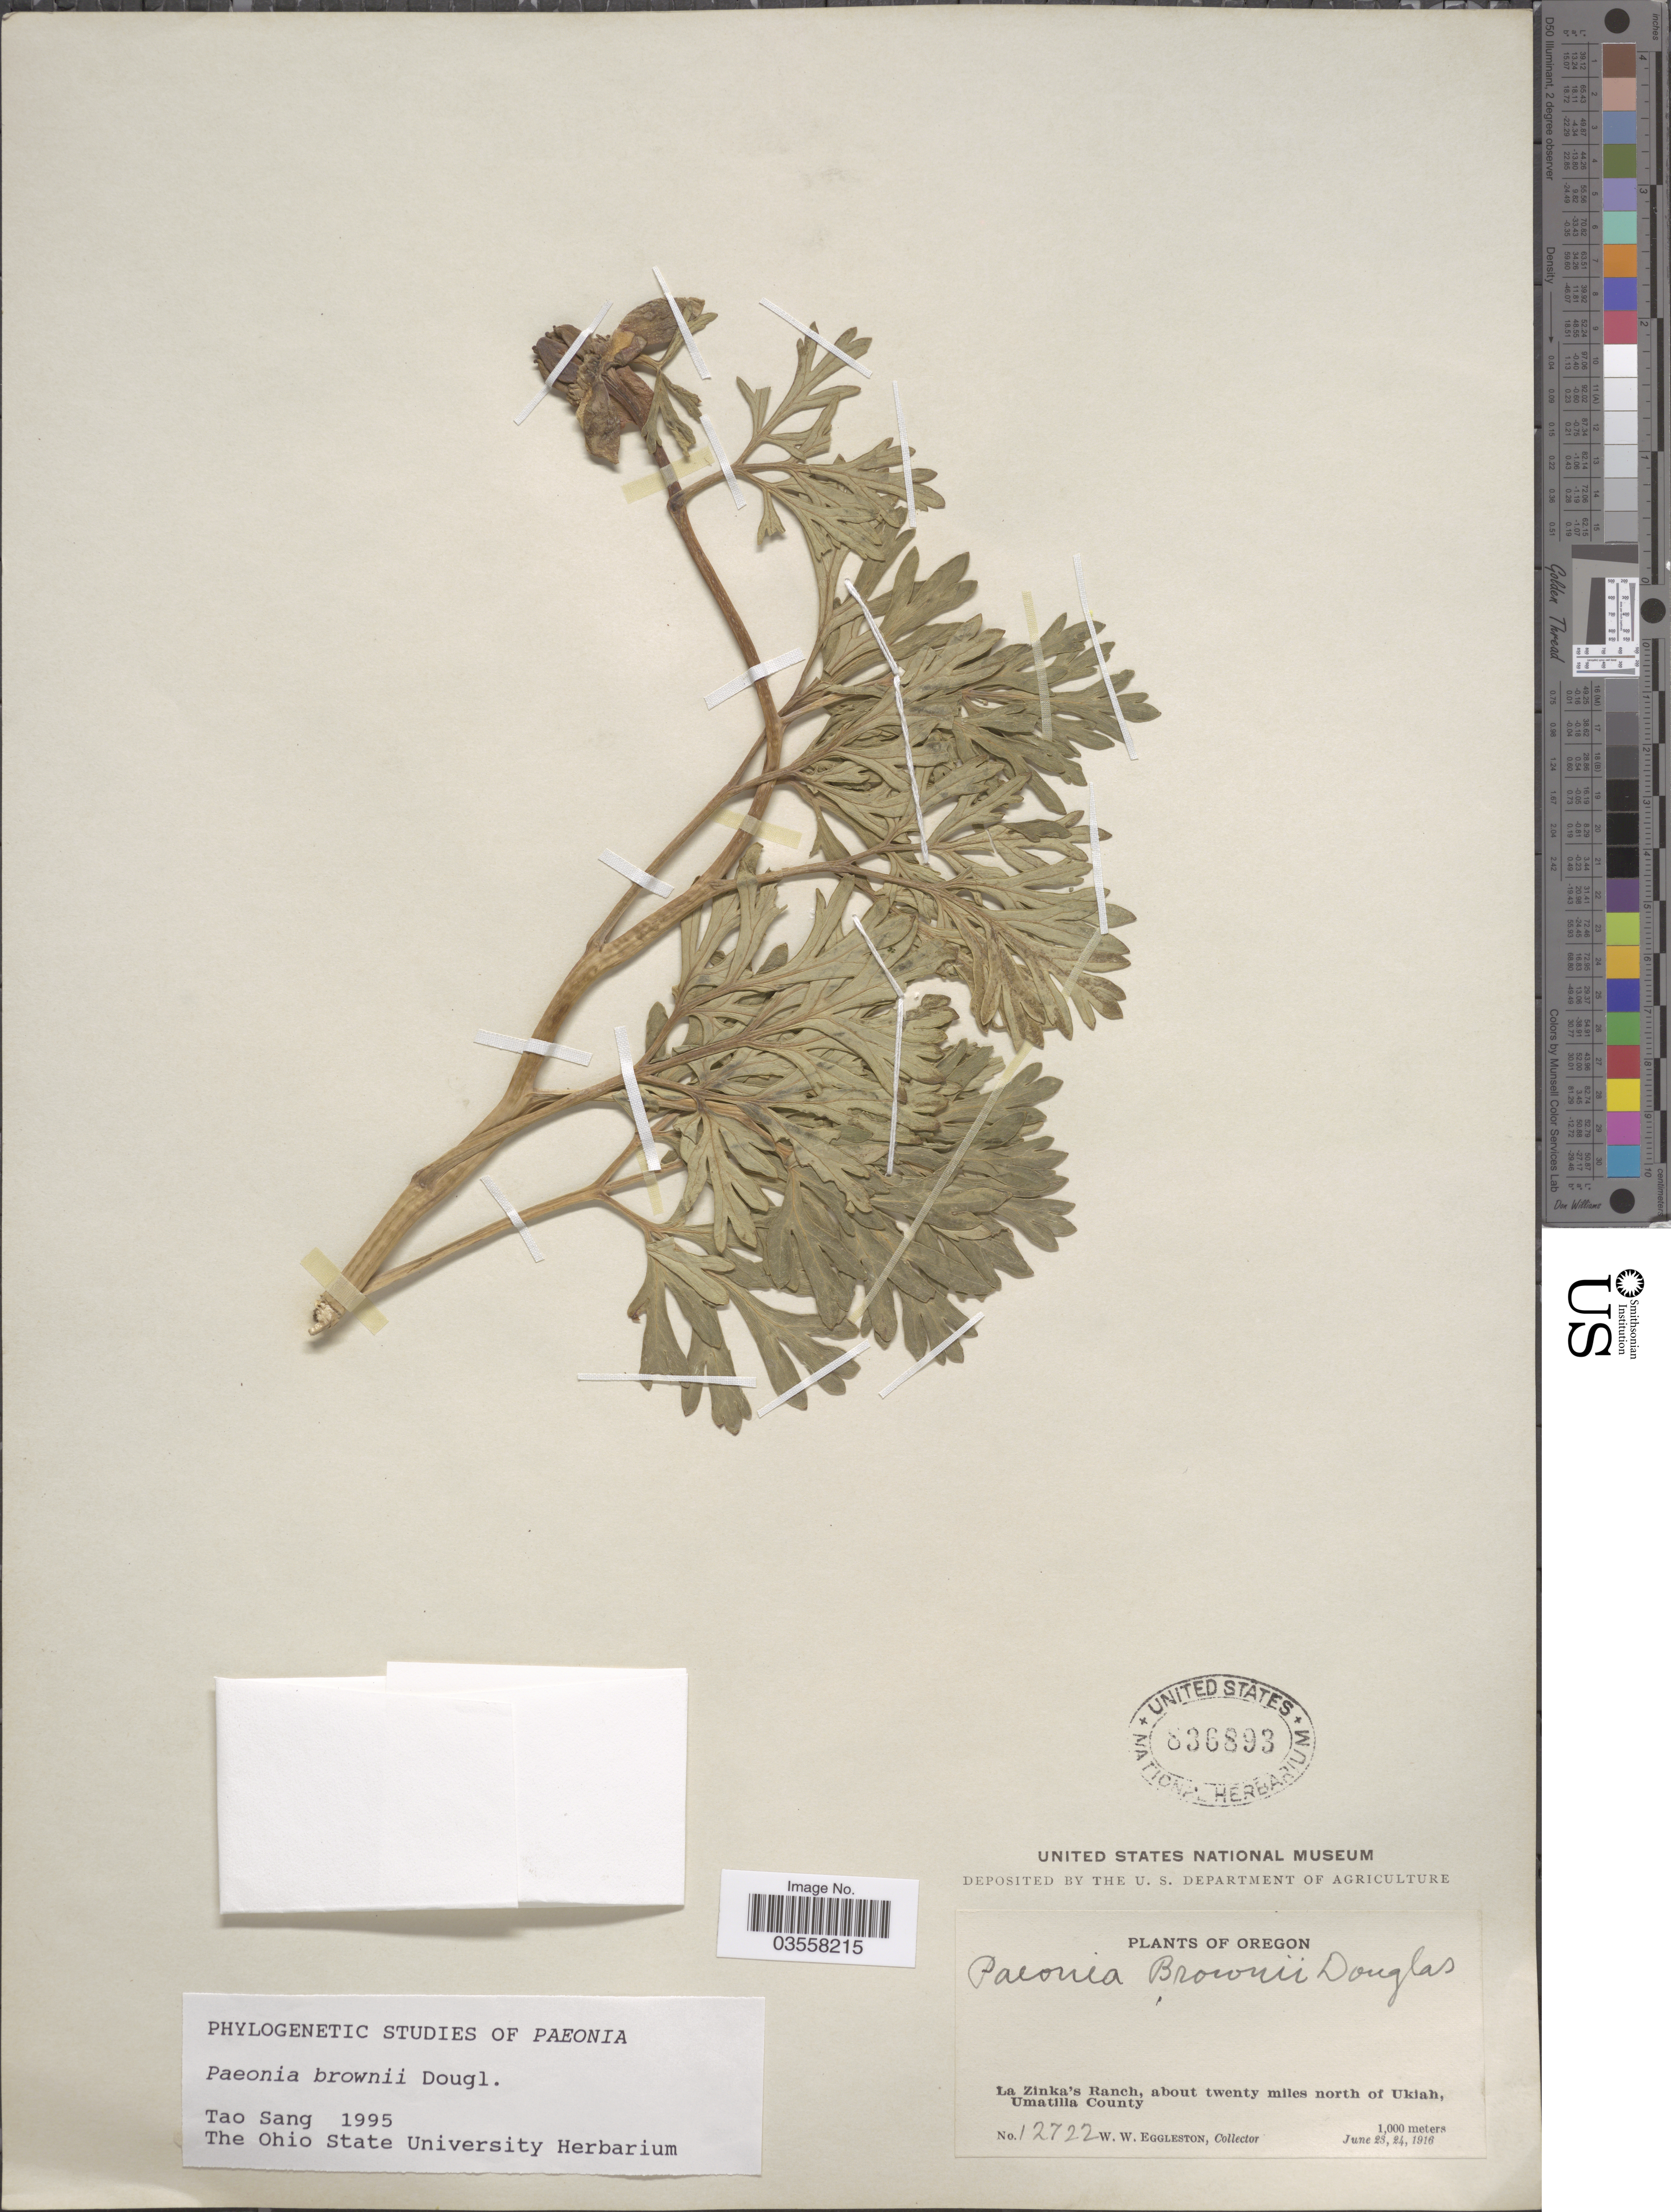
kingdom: Plantae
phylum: Tracheophyta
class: Magnoliopsida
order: Saxifragales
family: Paeoniaceae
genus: Paeonia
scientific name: Paeonia brownii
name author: Douglas ex Hook.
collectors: W. W. Eggleston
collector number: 12722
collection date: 1916-06-23/1916-06-24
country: United States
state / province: Oregon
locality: La Zinka's Ranch, about twenty miles north of Ukiah, Umatilla County.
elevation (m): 1000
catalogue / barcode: US 836893